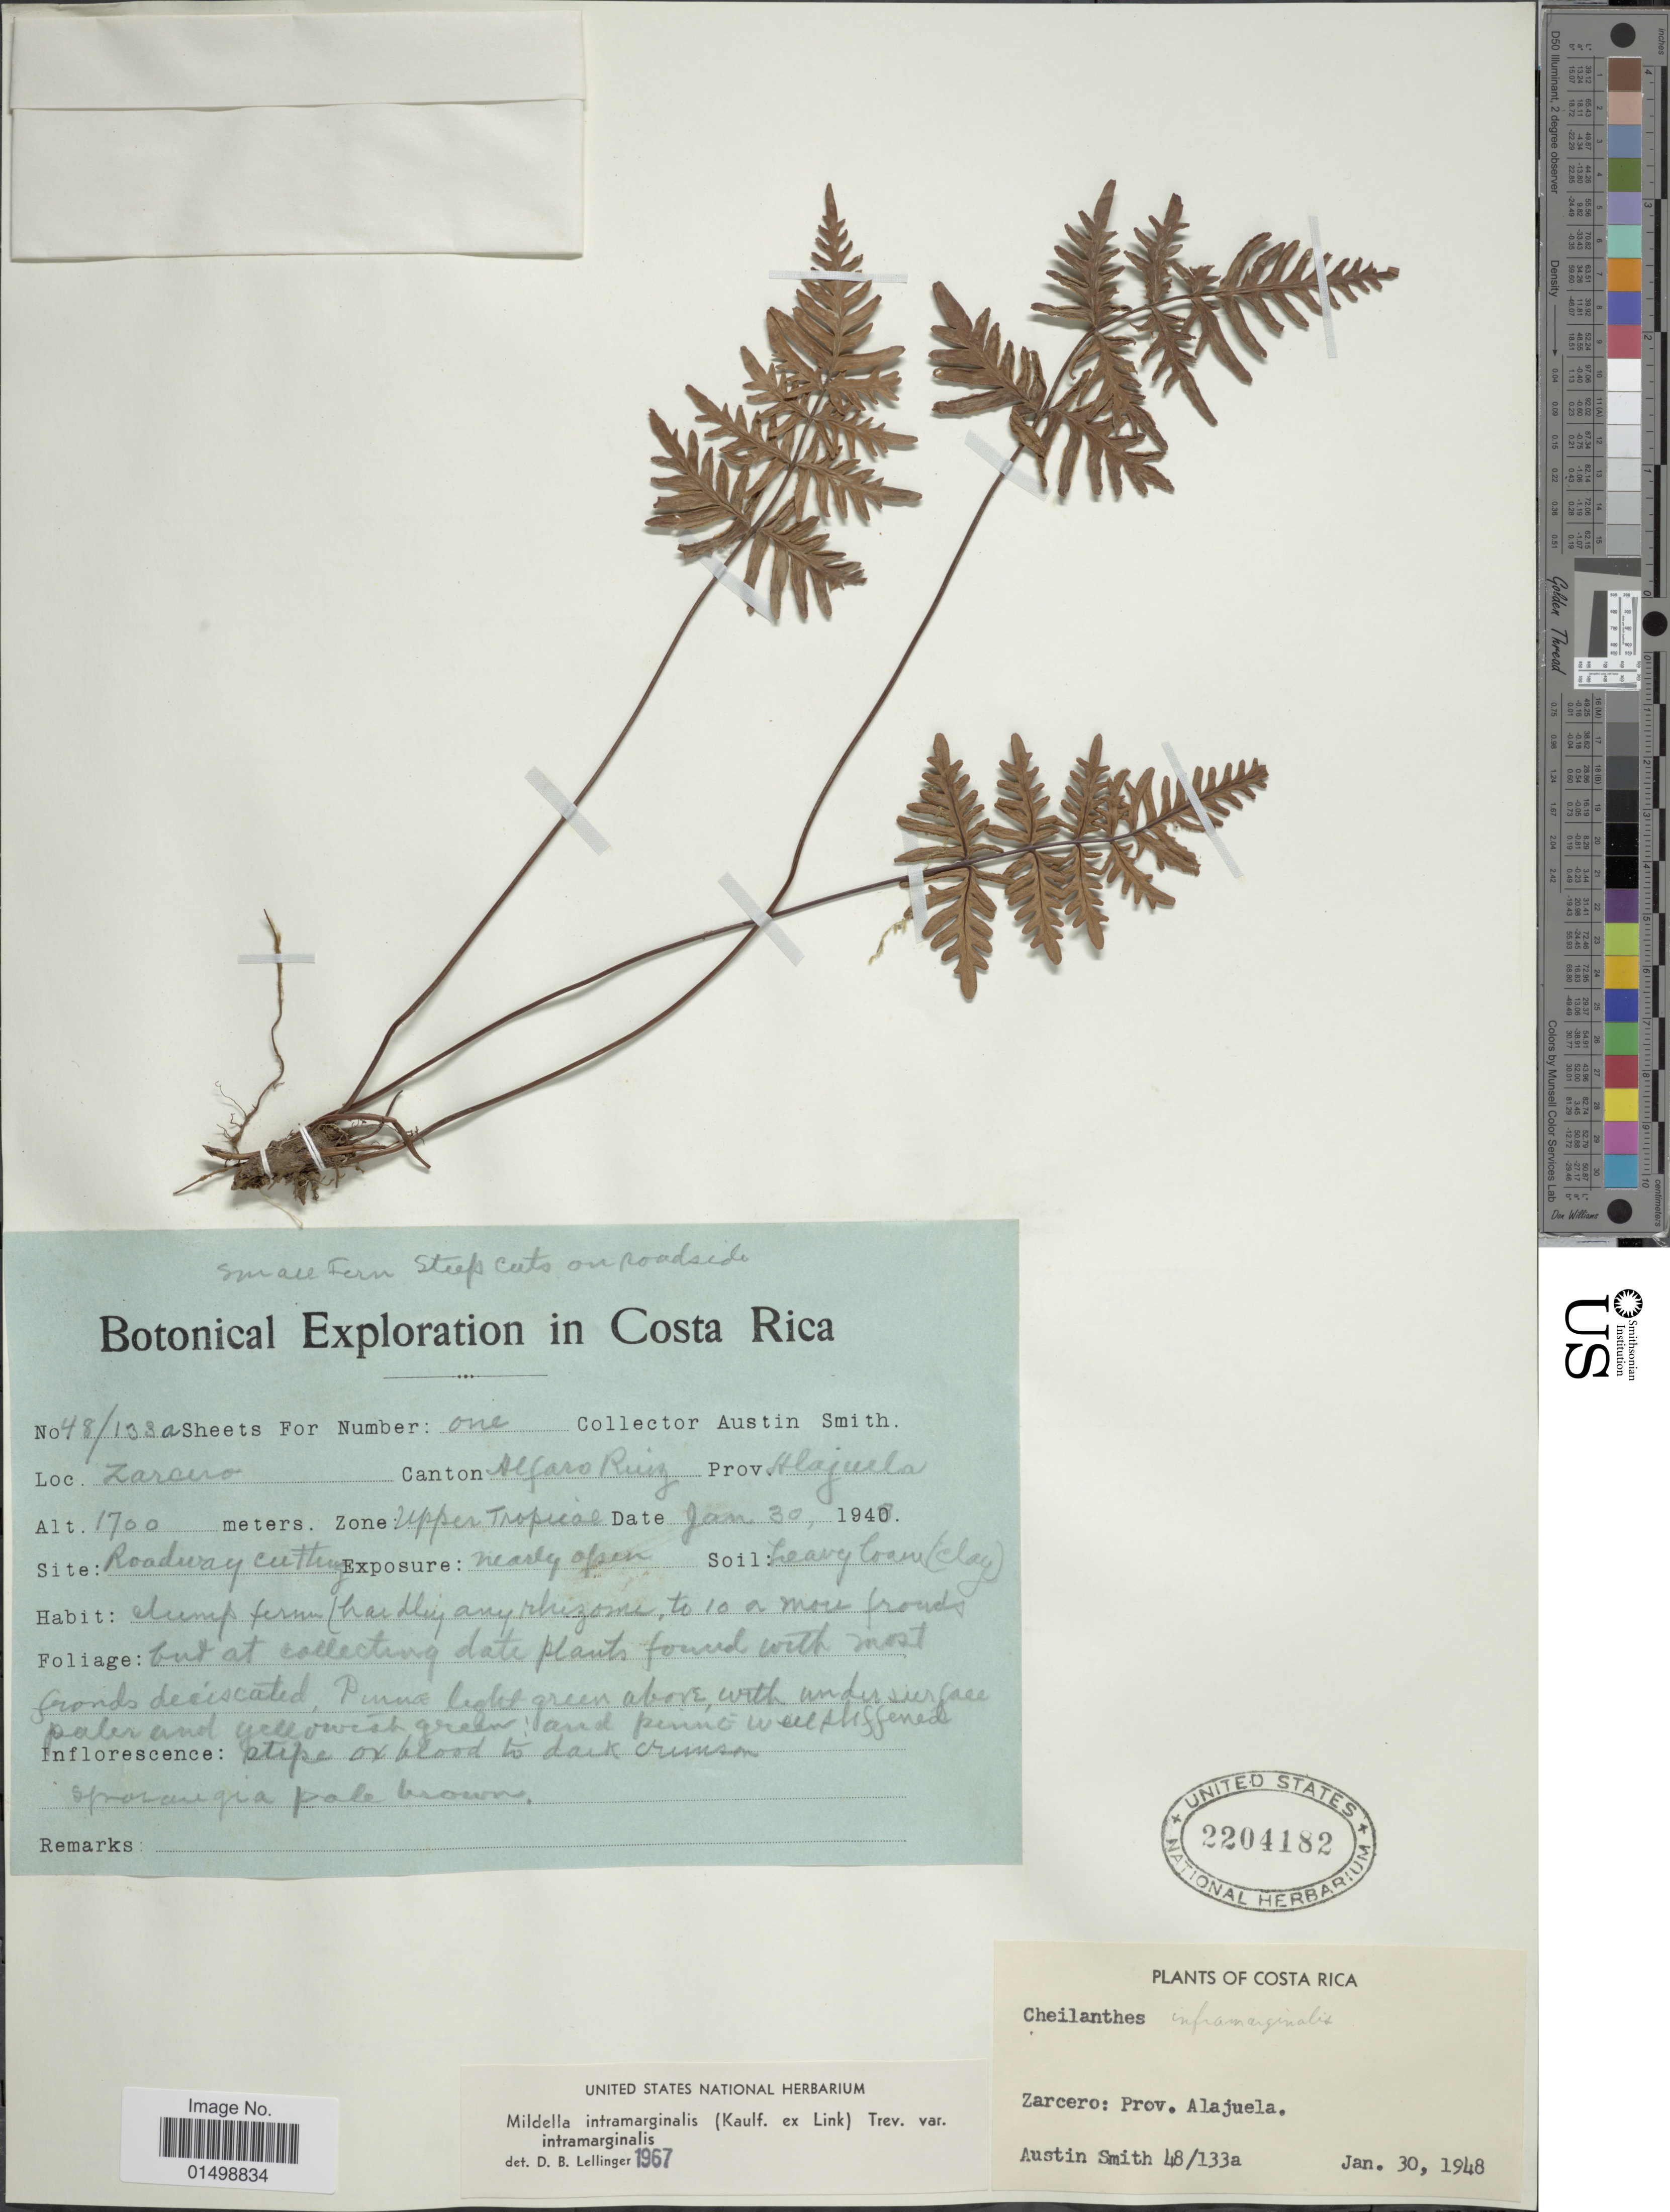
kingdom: Plantae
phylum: Tracheophyta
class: Polypodiopsida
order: Polypodiales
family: Pteridaceae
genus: Cheilanthes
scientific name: Cheilanthes intramarginalis var. intramarginalis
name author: (Kaulf.) Hook.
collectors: Aust P. Smith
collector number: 48/133a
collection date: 1948-01-30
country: Costa Rica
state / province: Alajuela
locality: Zarcero, Canton Alfaro Ruiz.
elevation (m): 1700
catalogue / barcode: US 2204182